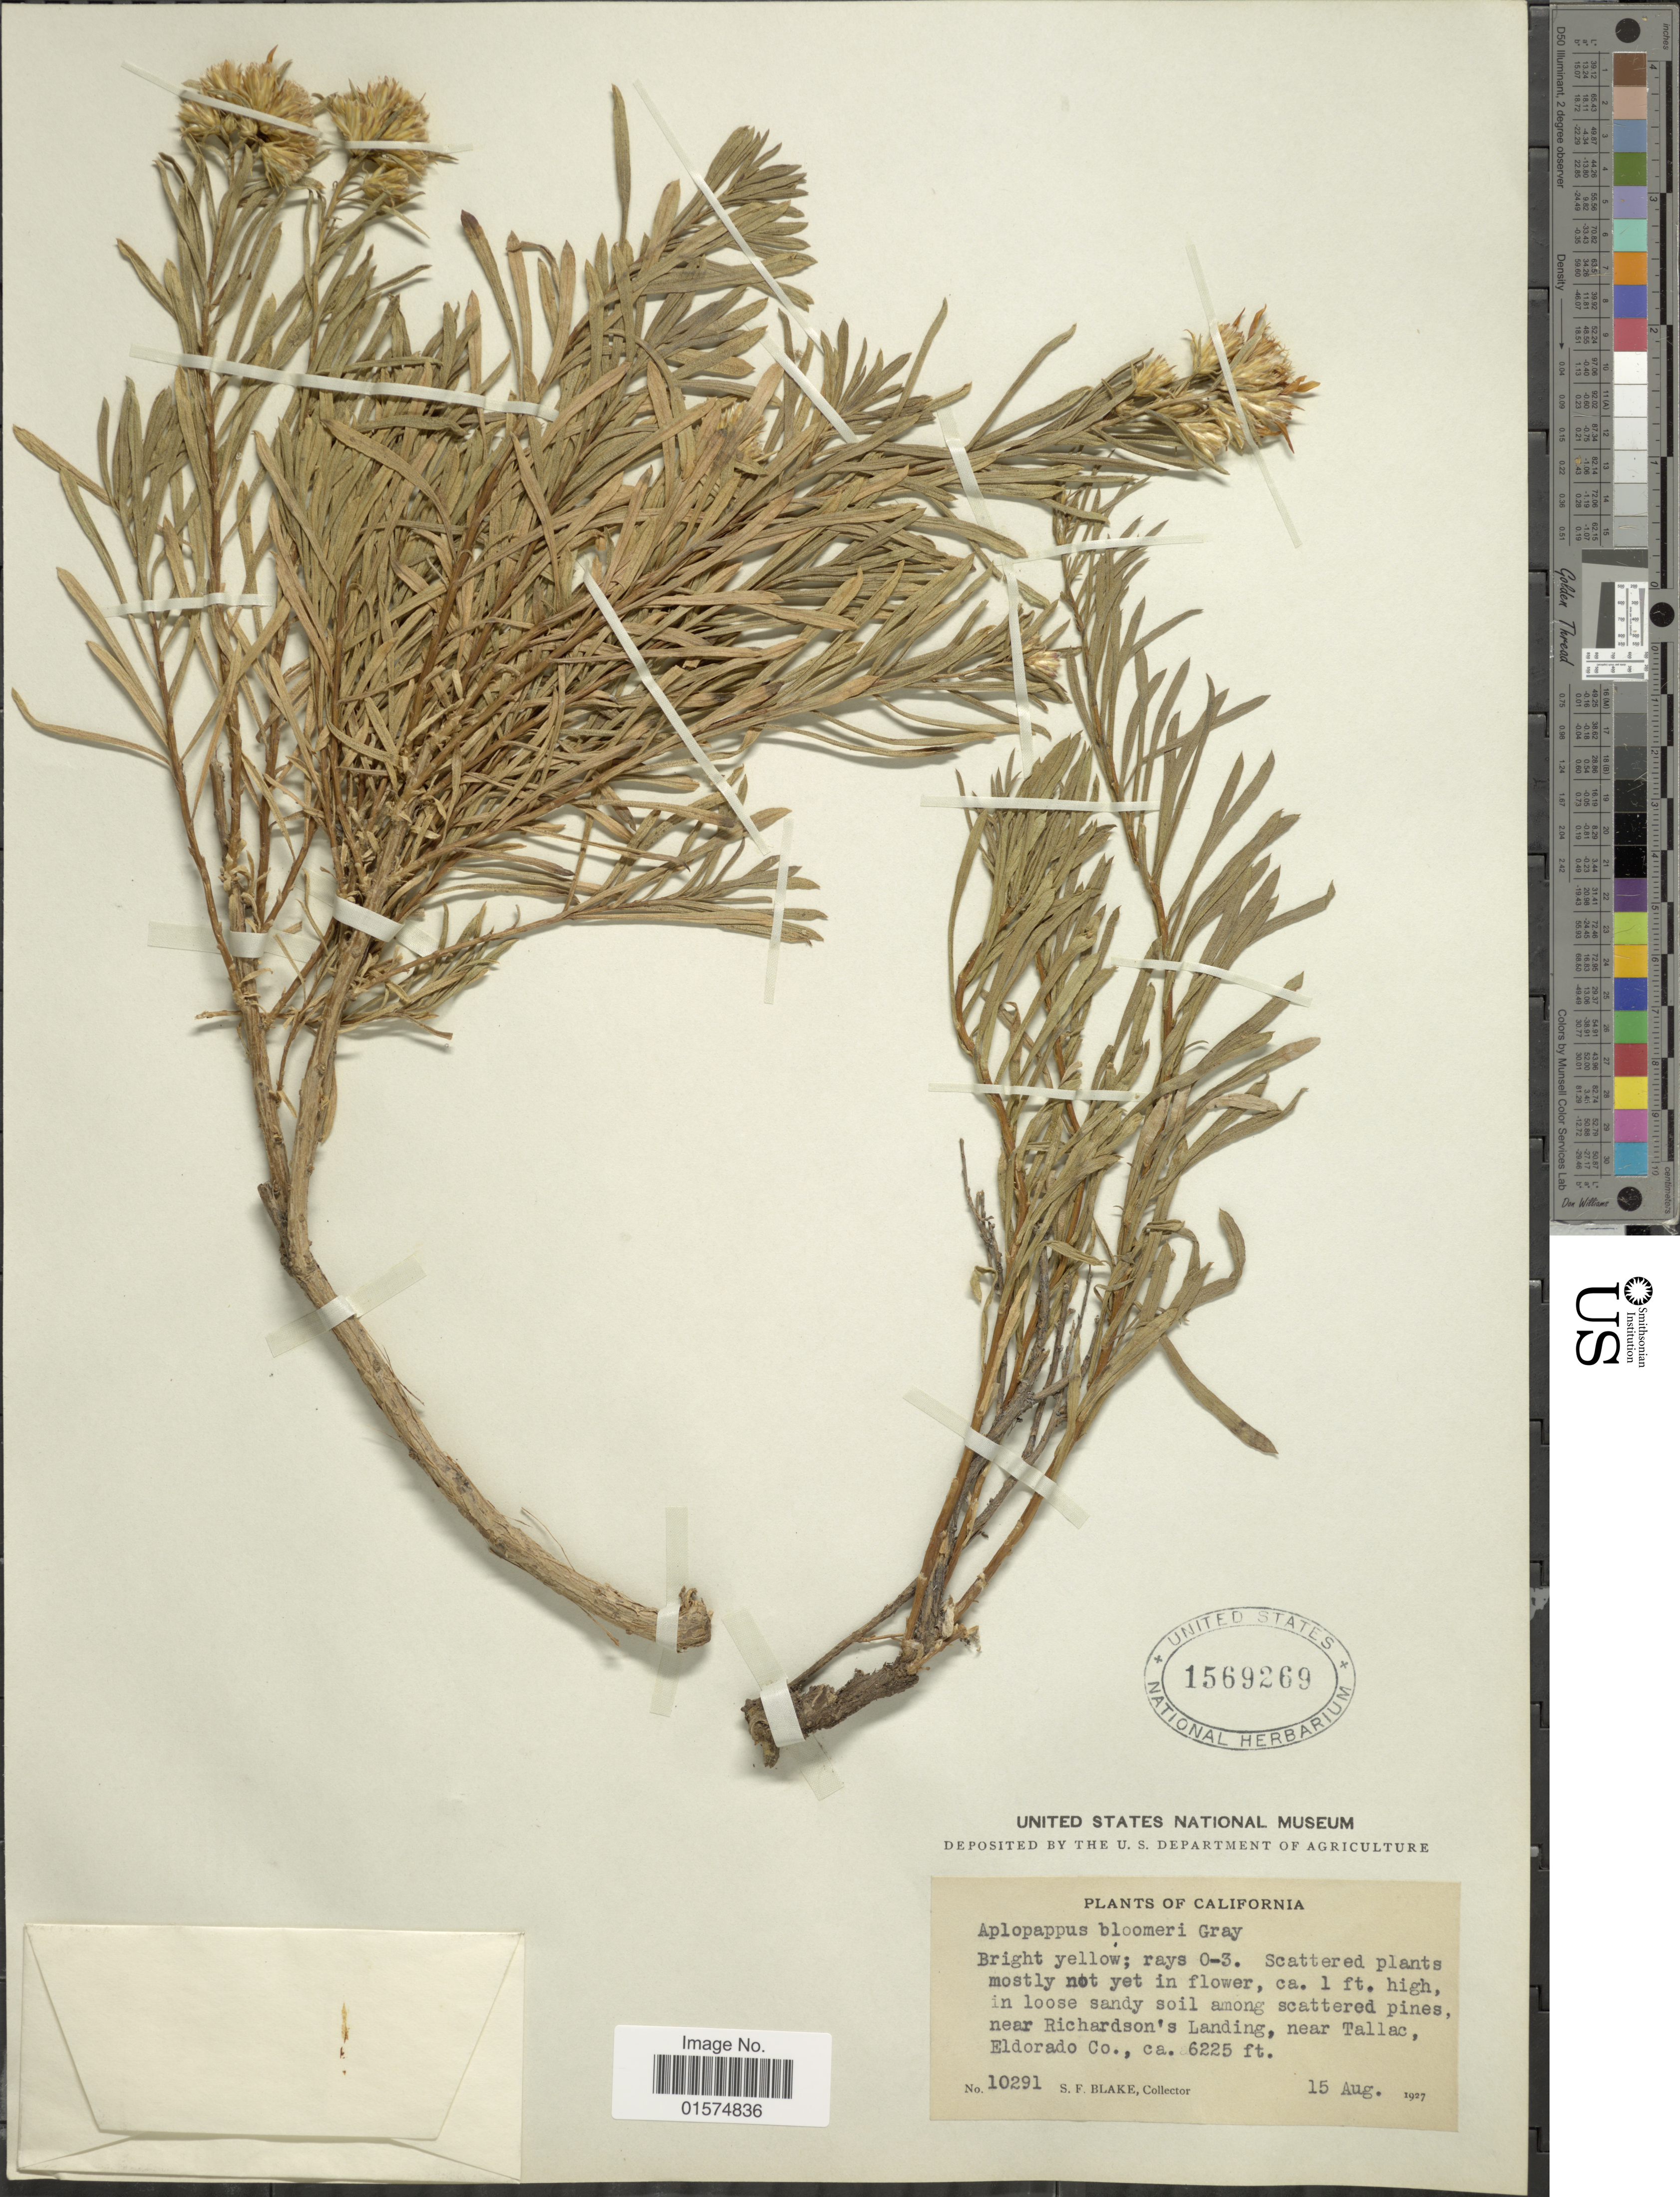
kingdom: Plantae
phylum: Tracheophyta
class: Magnoliopsida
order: Asterales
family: Asteraceae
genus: Ericameria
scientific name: Ericameria bloomeri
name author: (A. Gray) J.F. Macbr.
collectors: S. Blake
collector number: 10291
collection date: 1927-08-15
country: United States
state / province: California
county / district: El Dorado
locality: Near Richardson's Landing, near Tallac, Eldorado Co.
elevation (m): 1897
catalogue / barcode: US 1569269